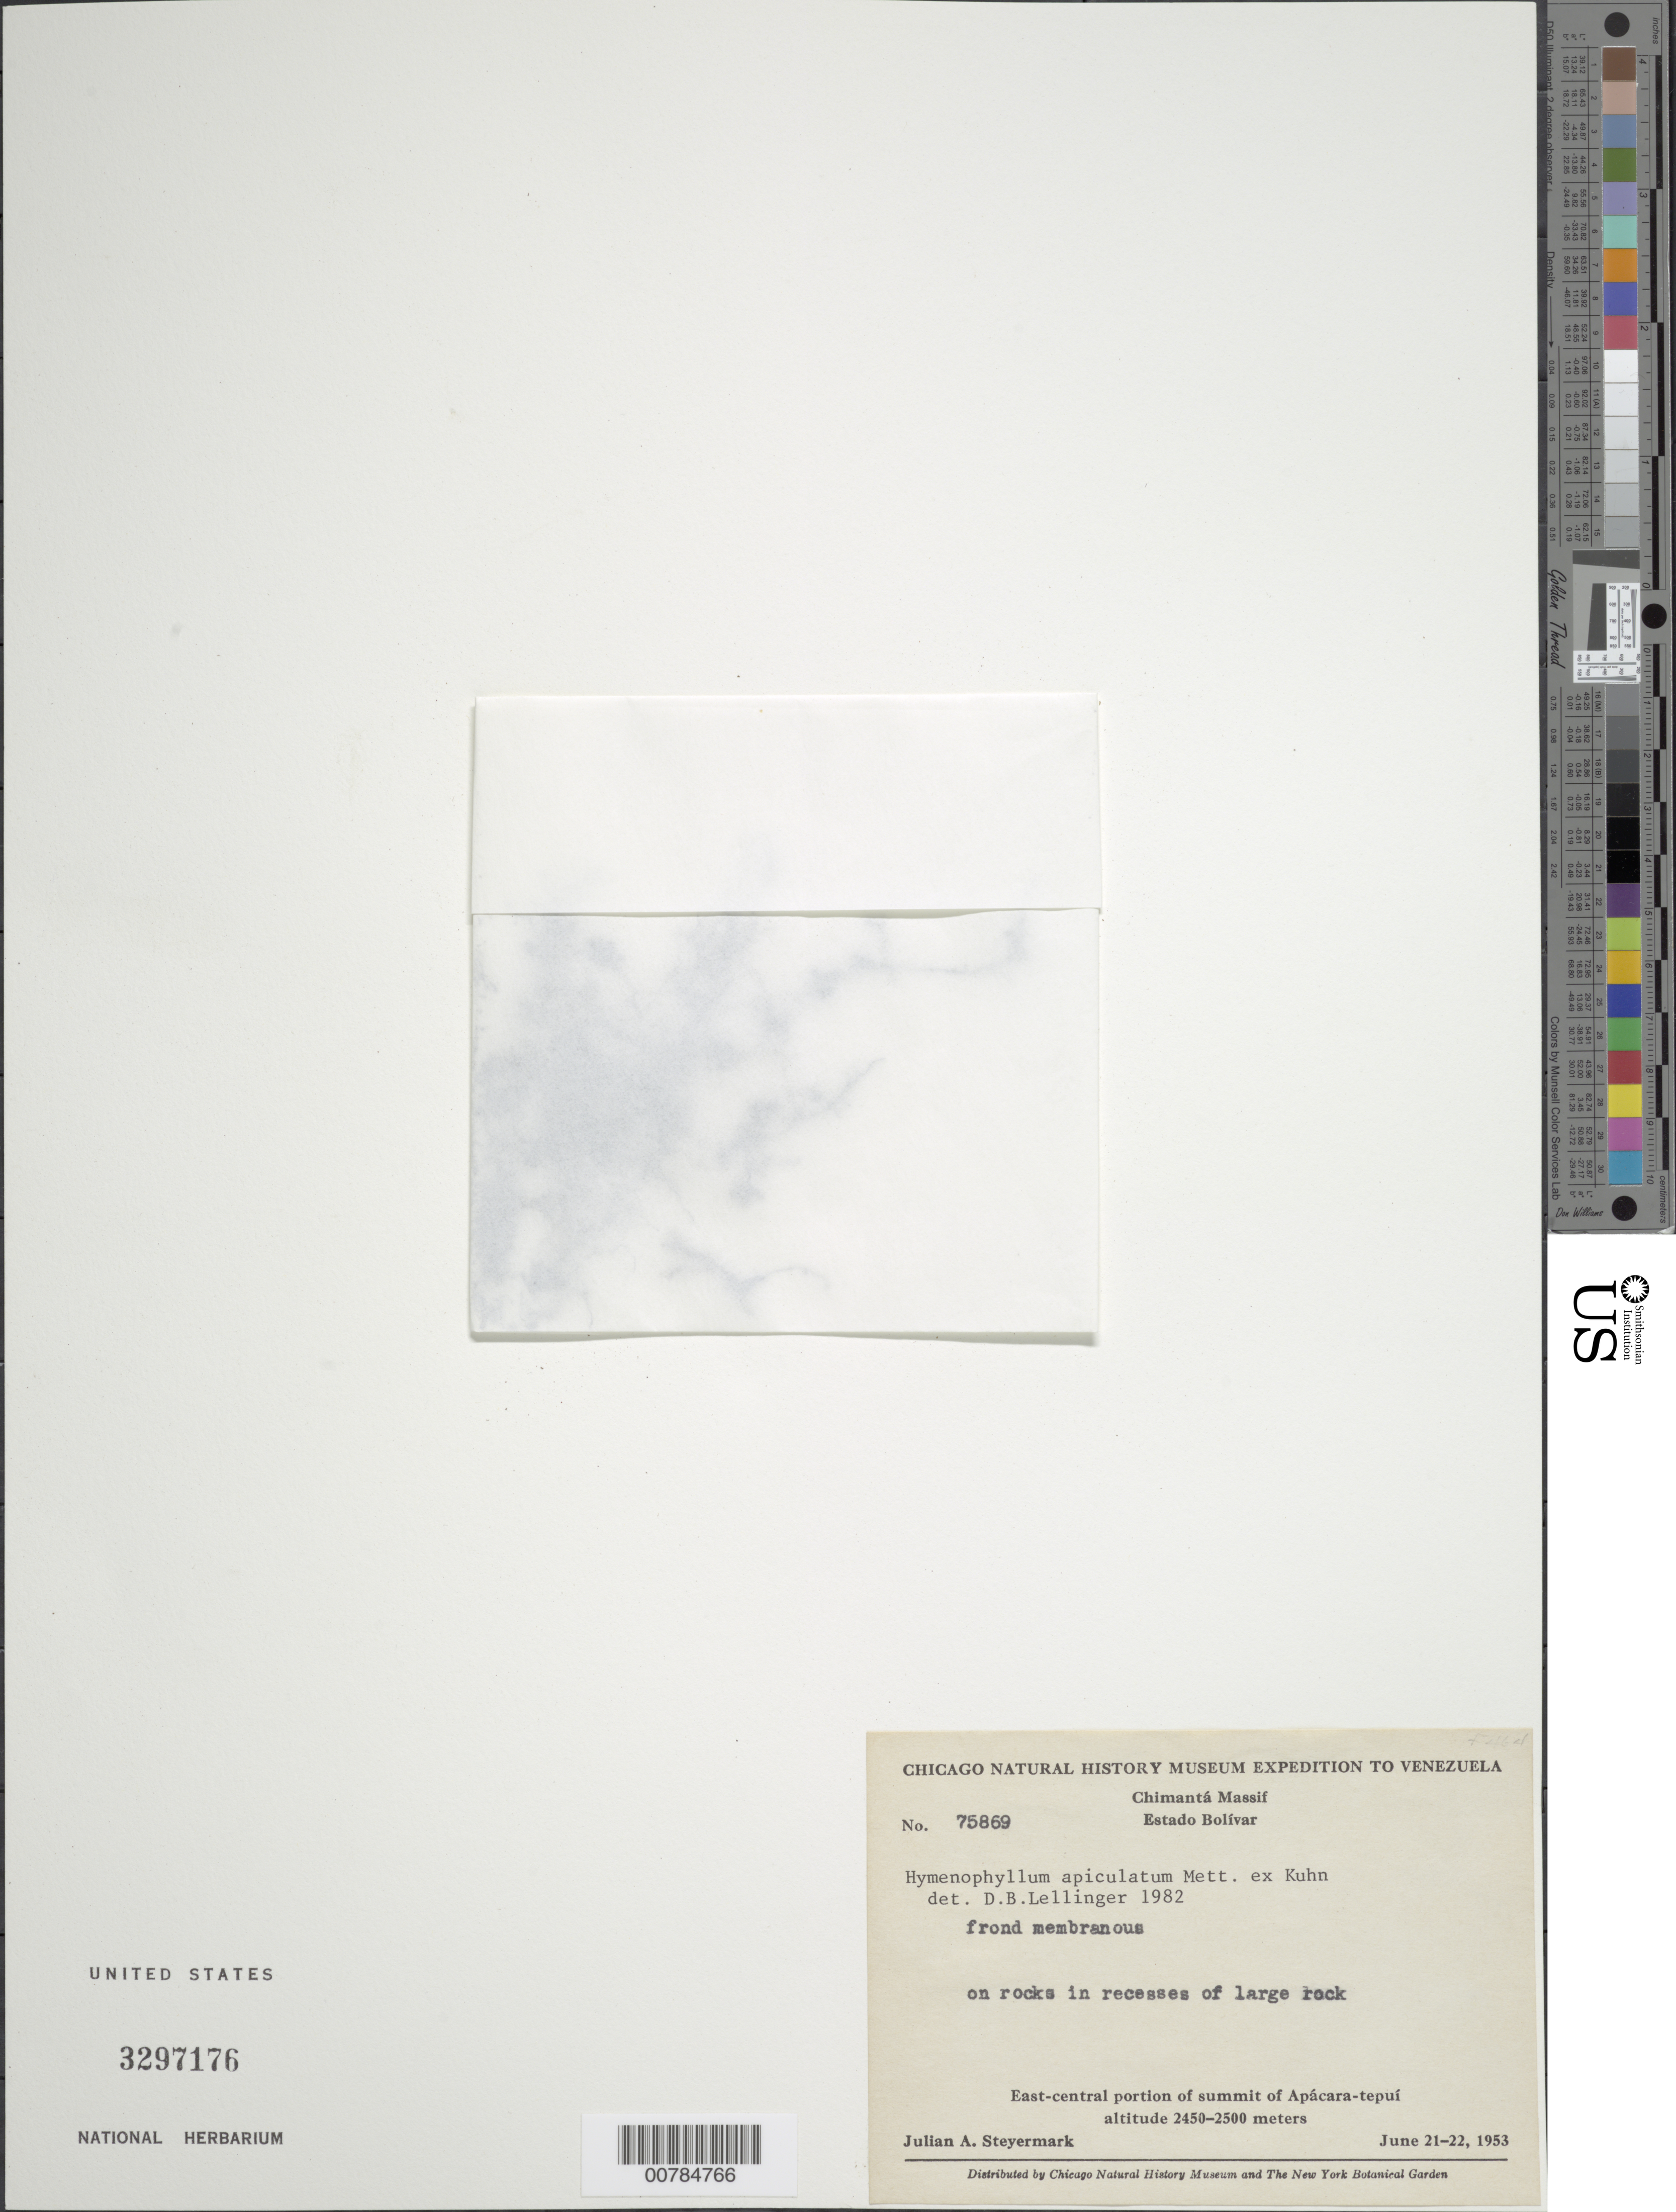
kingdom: Plantae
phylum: Tracheophyta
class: Polypodiopsida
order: Hymenophyllales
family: Hymenophyllaceae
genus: Hymenophyllum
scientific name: Hymenophyllum apiculatum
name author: Mett. ex Kuhn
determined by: Lellinger, David B., (BOT), Smithsonian Institution - National Museum of Natural History (UNITED STATES)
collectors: J. Steyermark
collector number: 75869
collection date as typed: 21-Jun-53 to 22-Jun-53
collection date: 1953-06-21/1953-06-22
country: Venezuela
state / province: Bolívar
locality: Chimantá Massif, Apácara-tepuí, east-central part of summit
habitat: Summit, on rocks in shaded recesses of large rock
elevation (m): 2450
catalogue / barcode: US 3297176